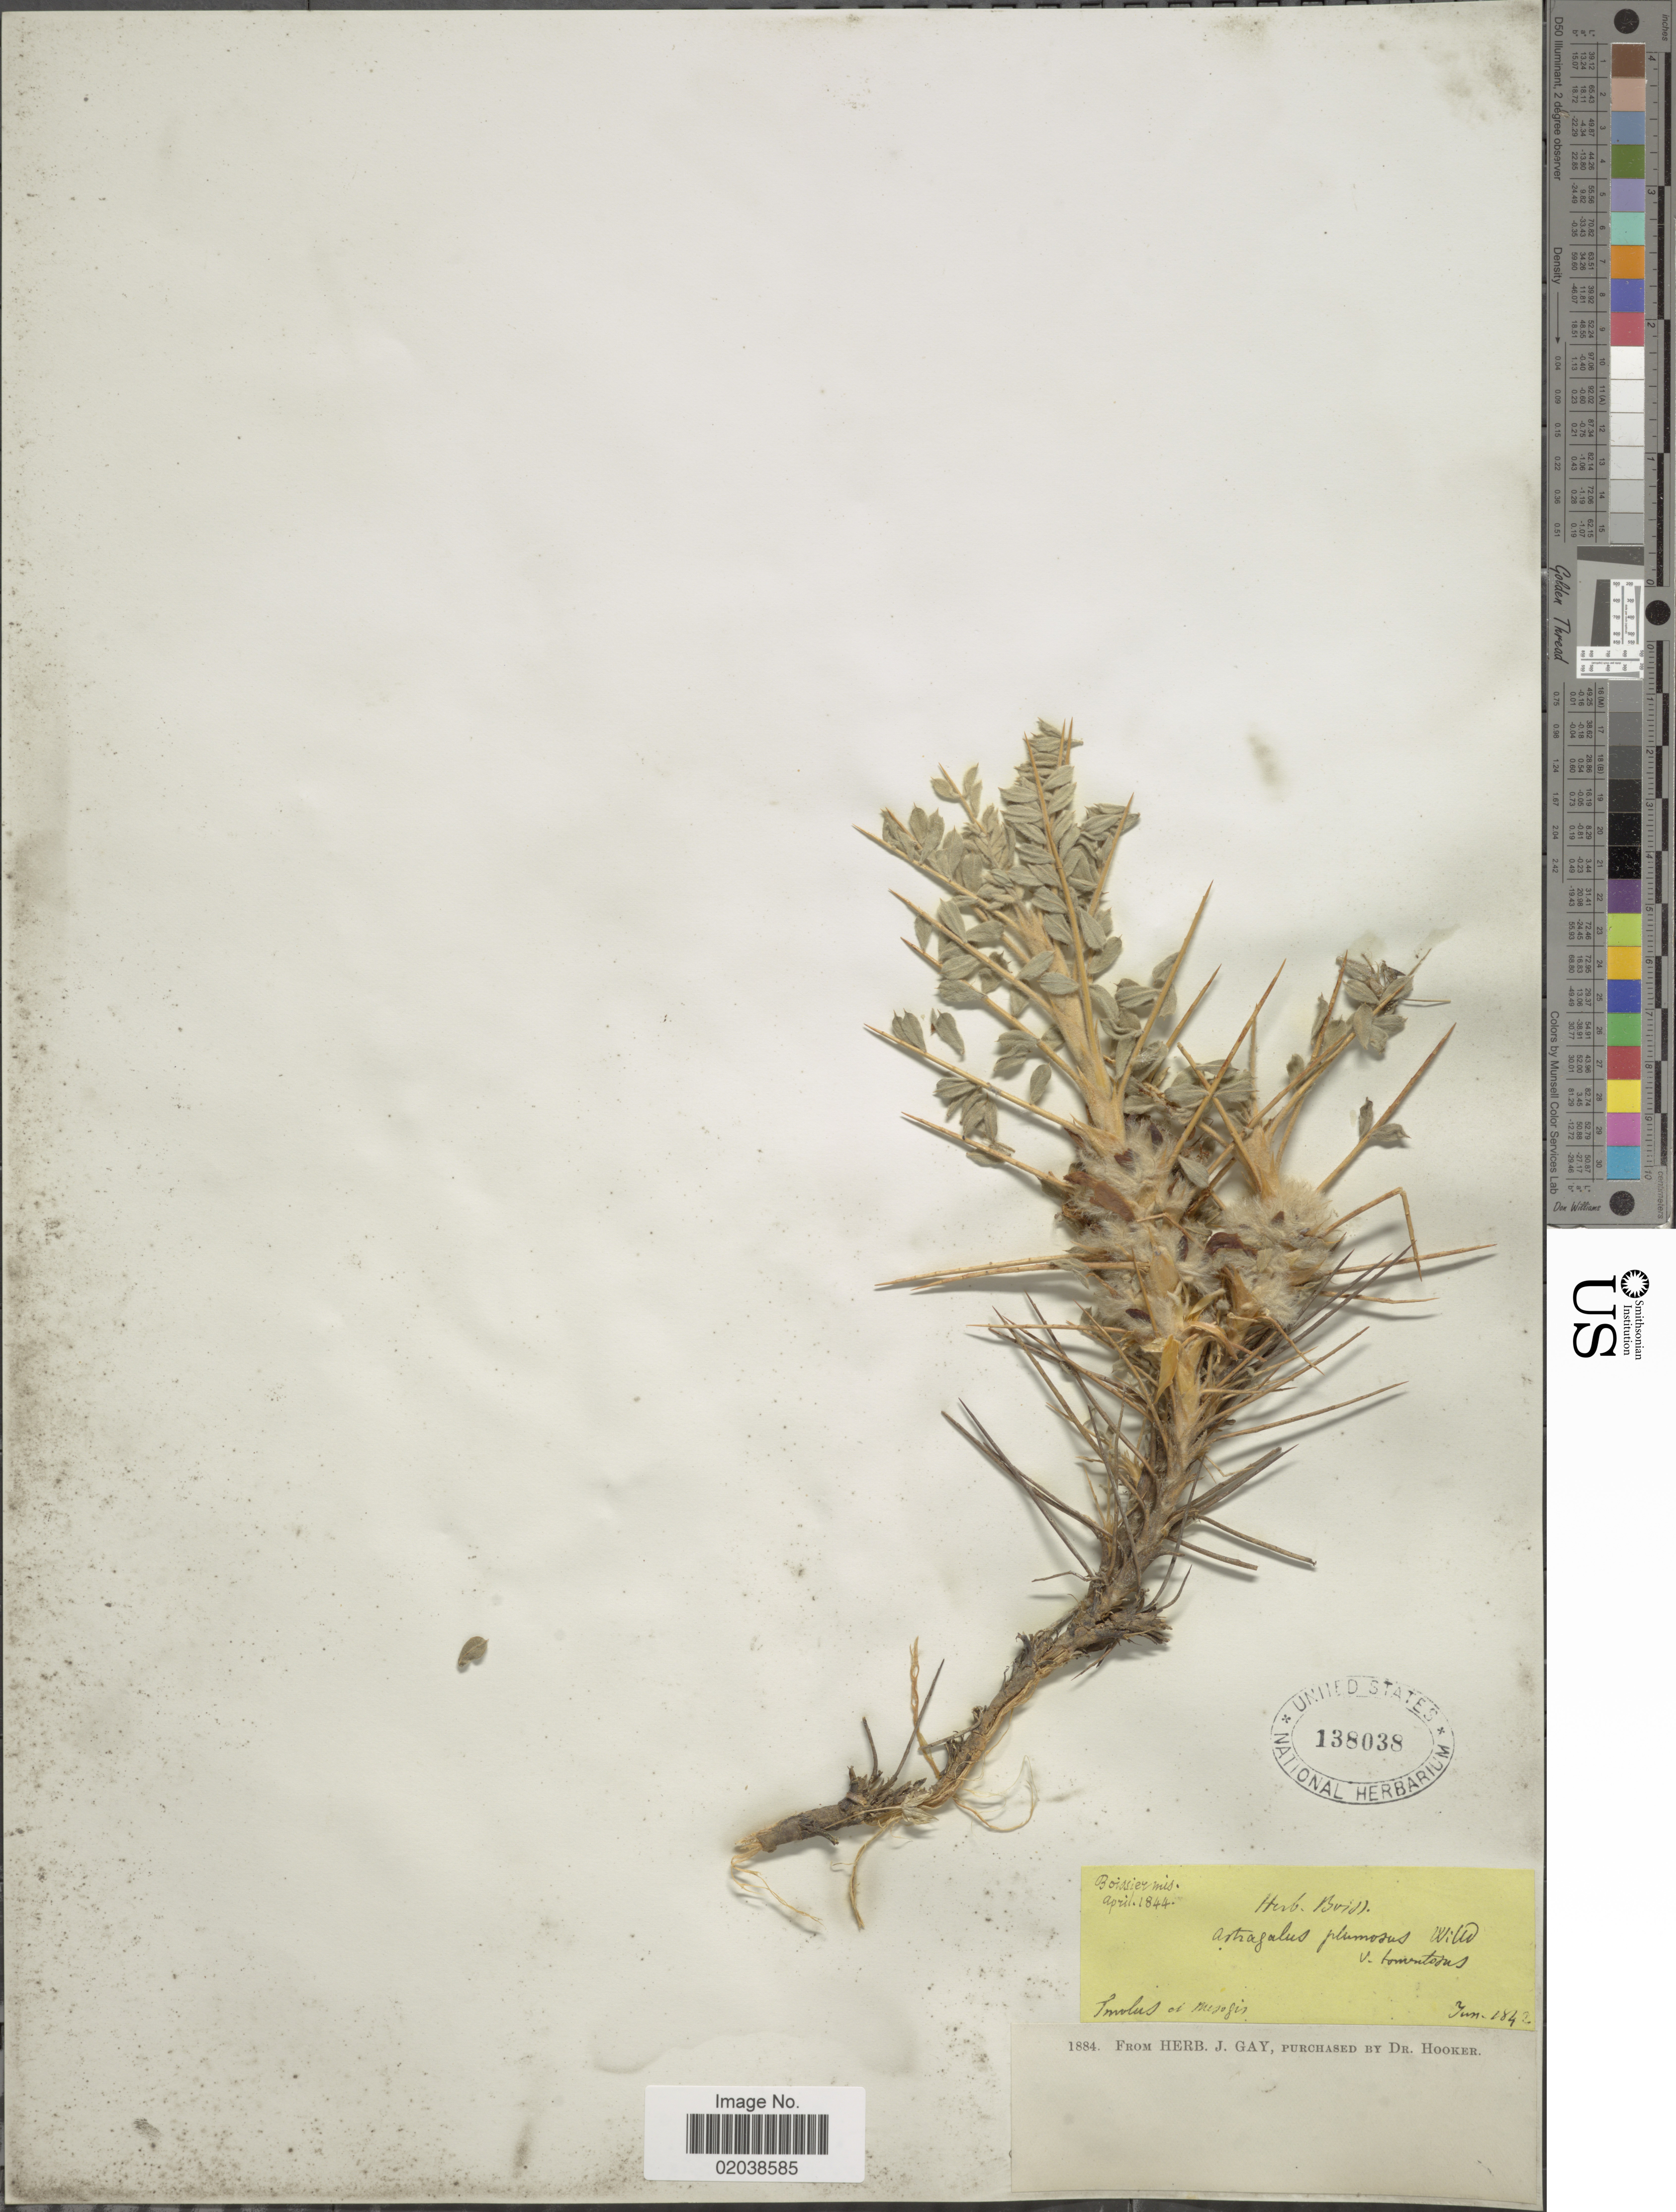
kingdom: Plantae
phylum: Tracheophyta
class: Magnoliopsida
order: Fabales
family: Fabaceae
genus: Astragalus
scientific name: Astragalus plumosus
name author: DC. ex Bunge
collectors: Herb. Boissier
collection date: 1842-06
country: Cyprus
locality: Timolus as mesogis [interpreted]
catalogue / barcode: US 138038